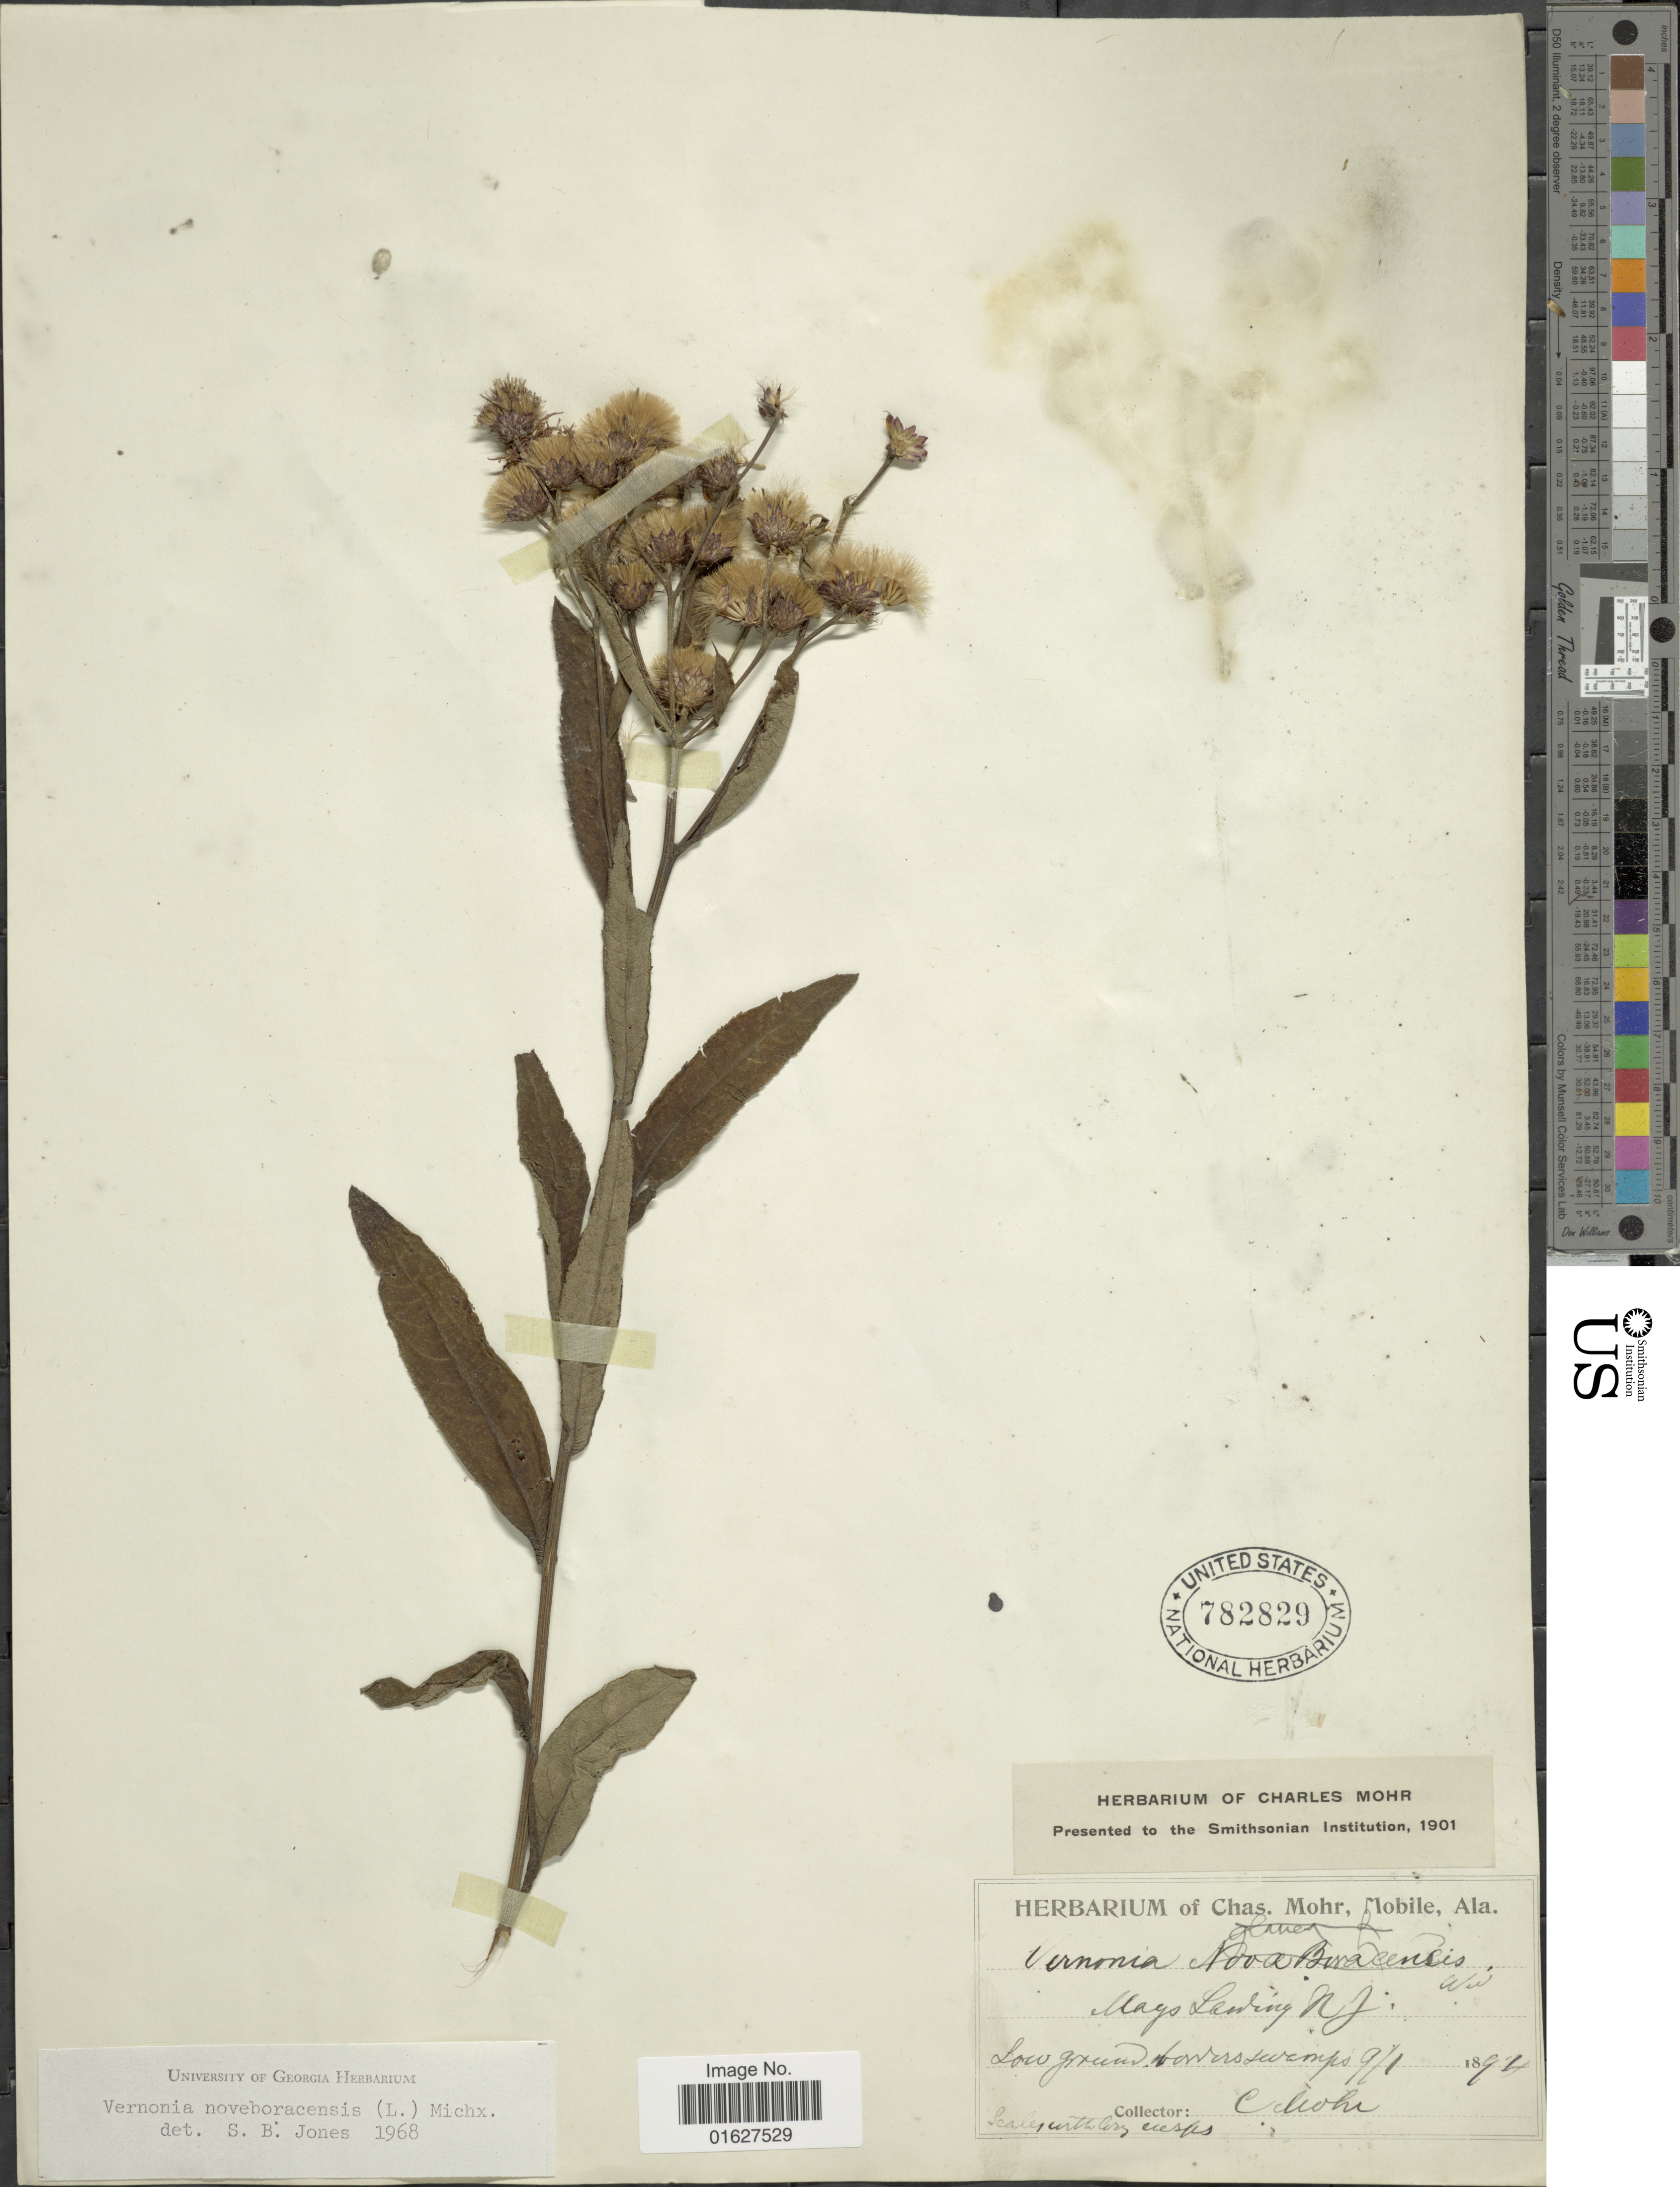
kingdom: Plantae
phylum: Tracheophyta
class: Magnoliopsida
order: Asterales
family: Asteraceae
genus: Vernonia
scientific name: Vernonia noveboracensis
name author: (L.) Michx.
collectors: C. T. Mohr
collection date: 1892-09-01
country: United States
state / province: New Jersey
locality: Mays Landing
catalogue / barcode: US 782829